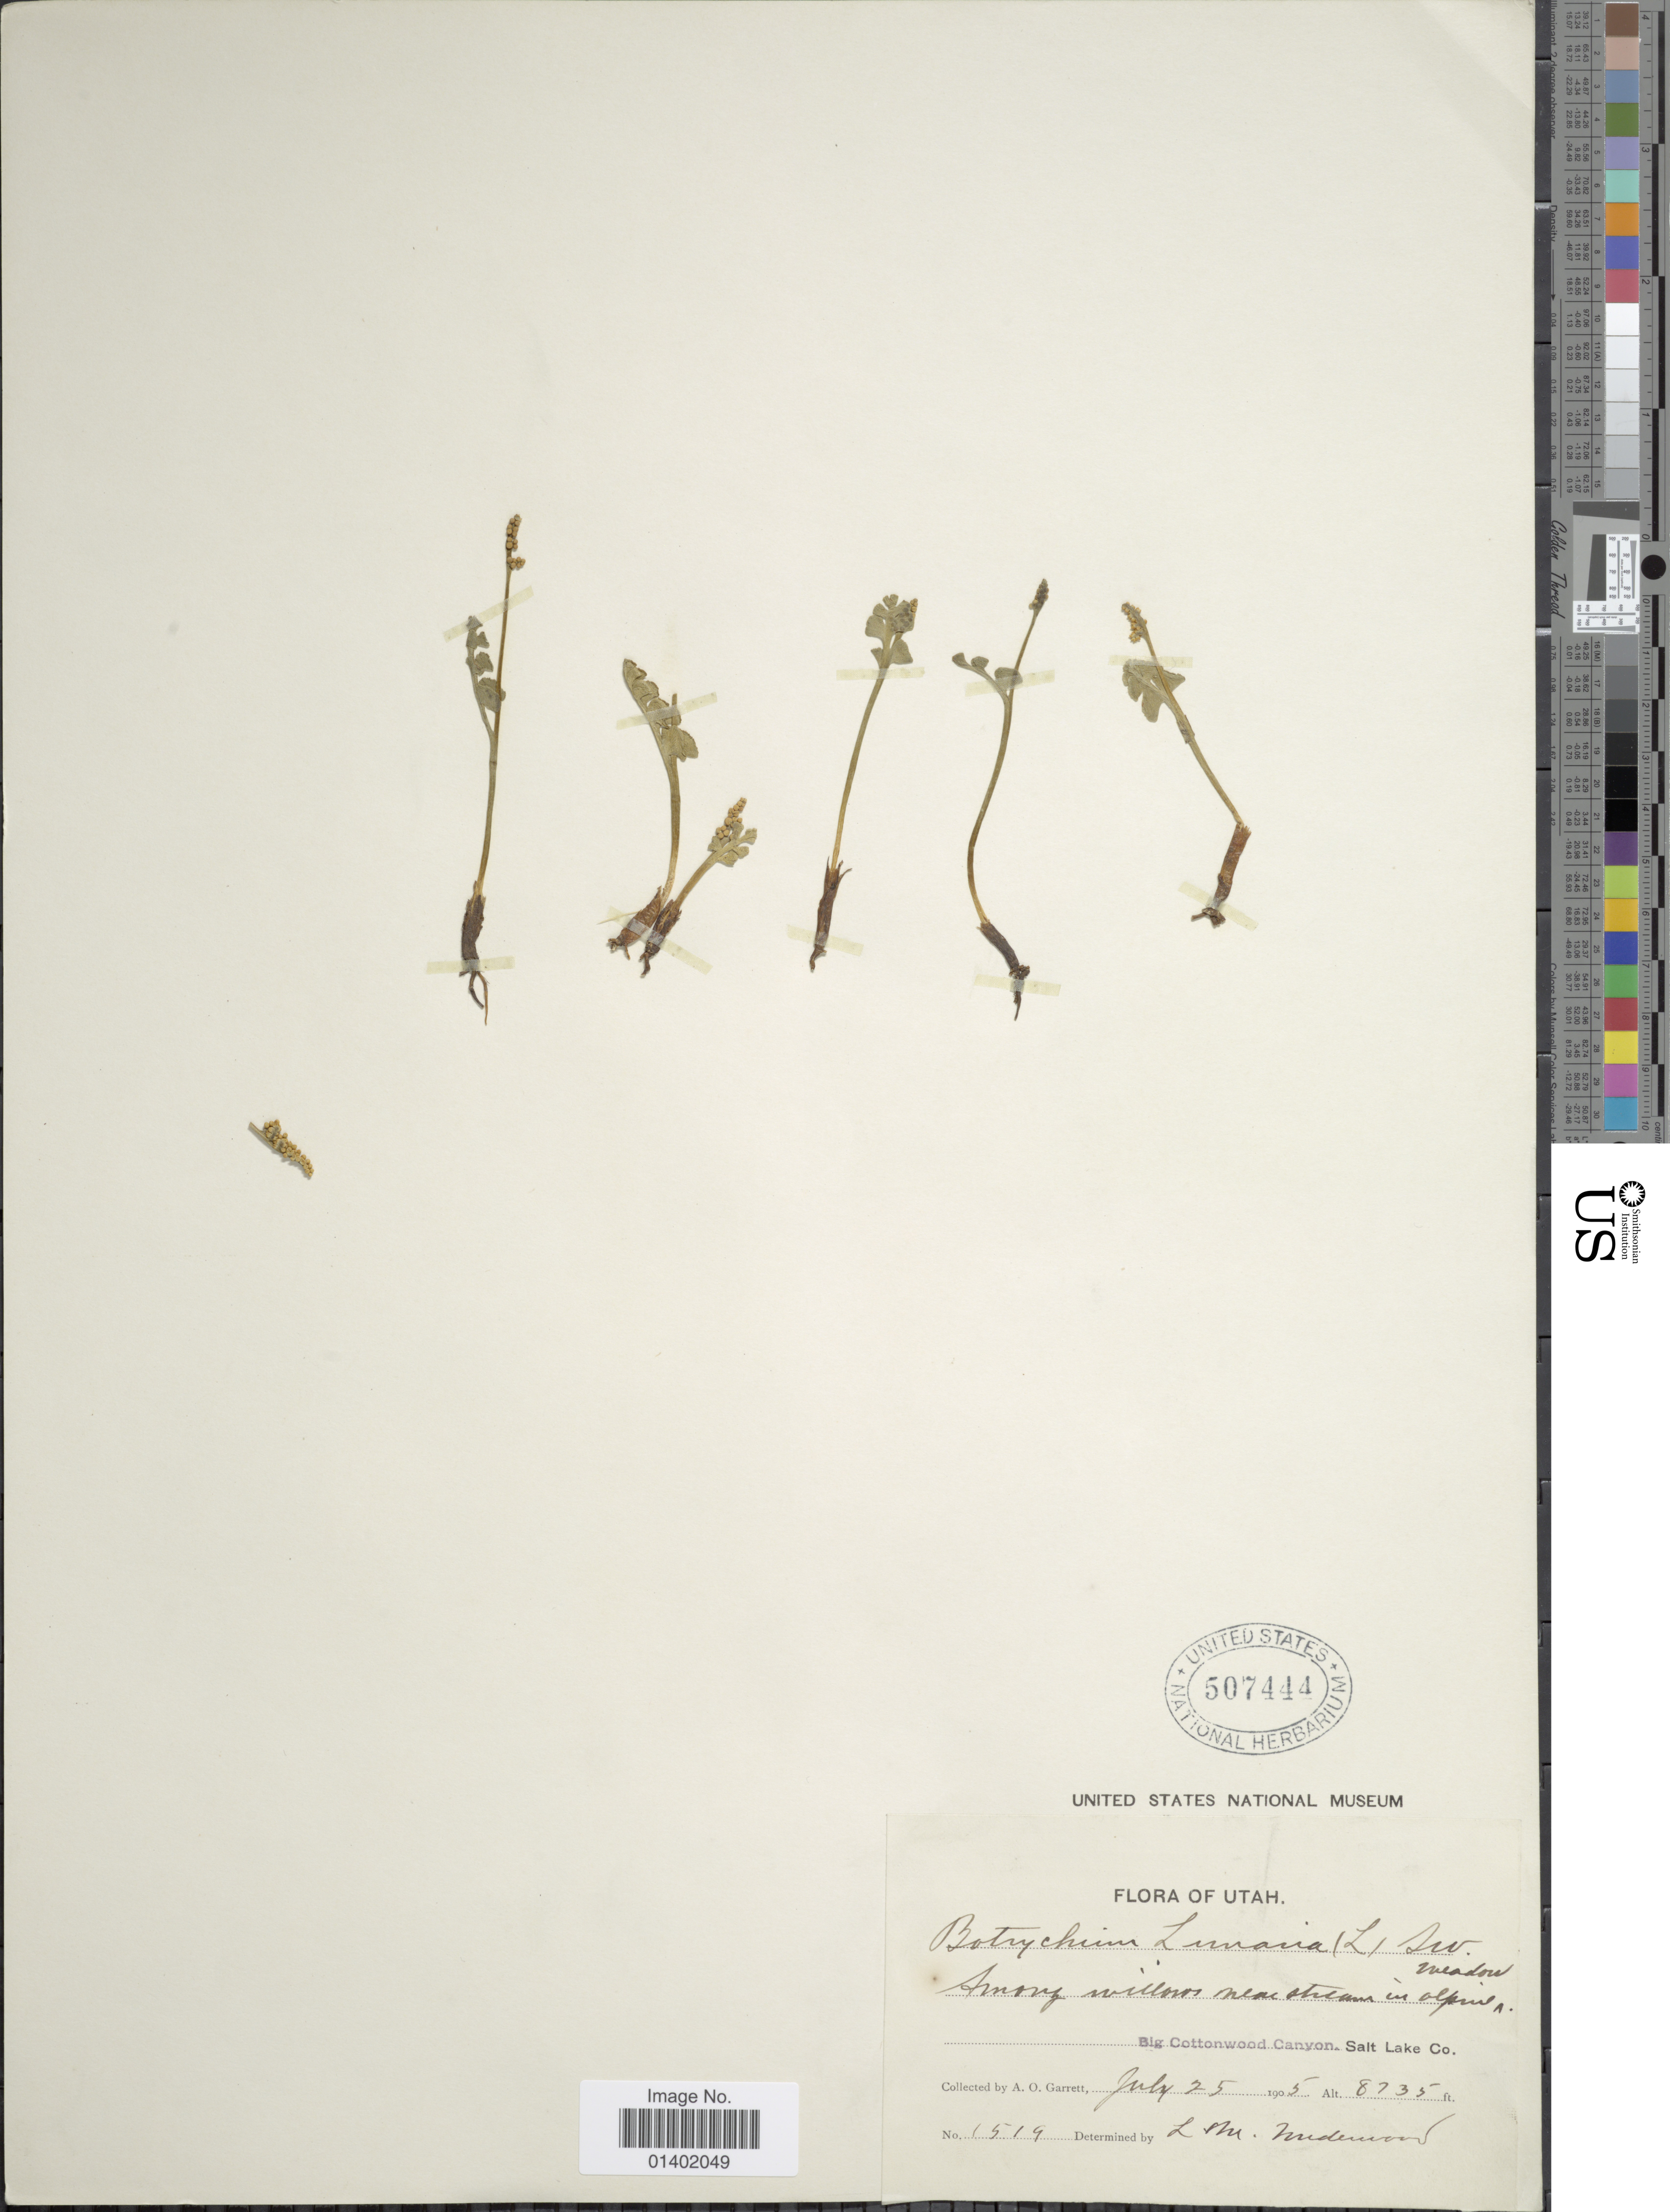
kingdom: Plantae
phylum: Tracheophyta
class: Polypodiopsida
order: Ophioglossales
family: Ophioglossaceae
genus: Botrychium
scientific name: Botrychium lunaria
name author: (L.) Sw.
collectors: L. M. Underwood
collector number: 1519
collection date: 1905-07-25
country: United States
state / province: Utah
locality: Big Cottonwood Canyon, Salt Lake Co.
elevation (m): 2662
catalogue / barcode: US 507444